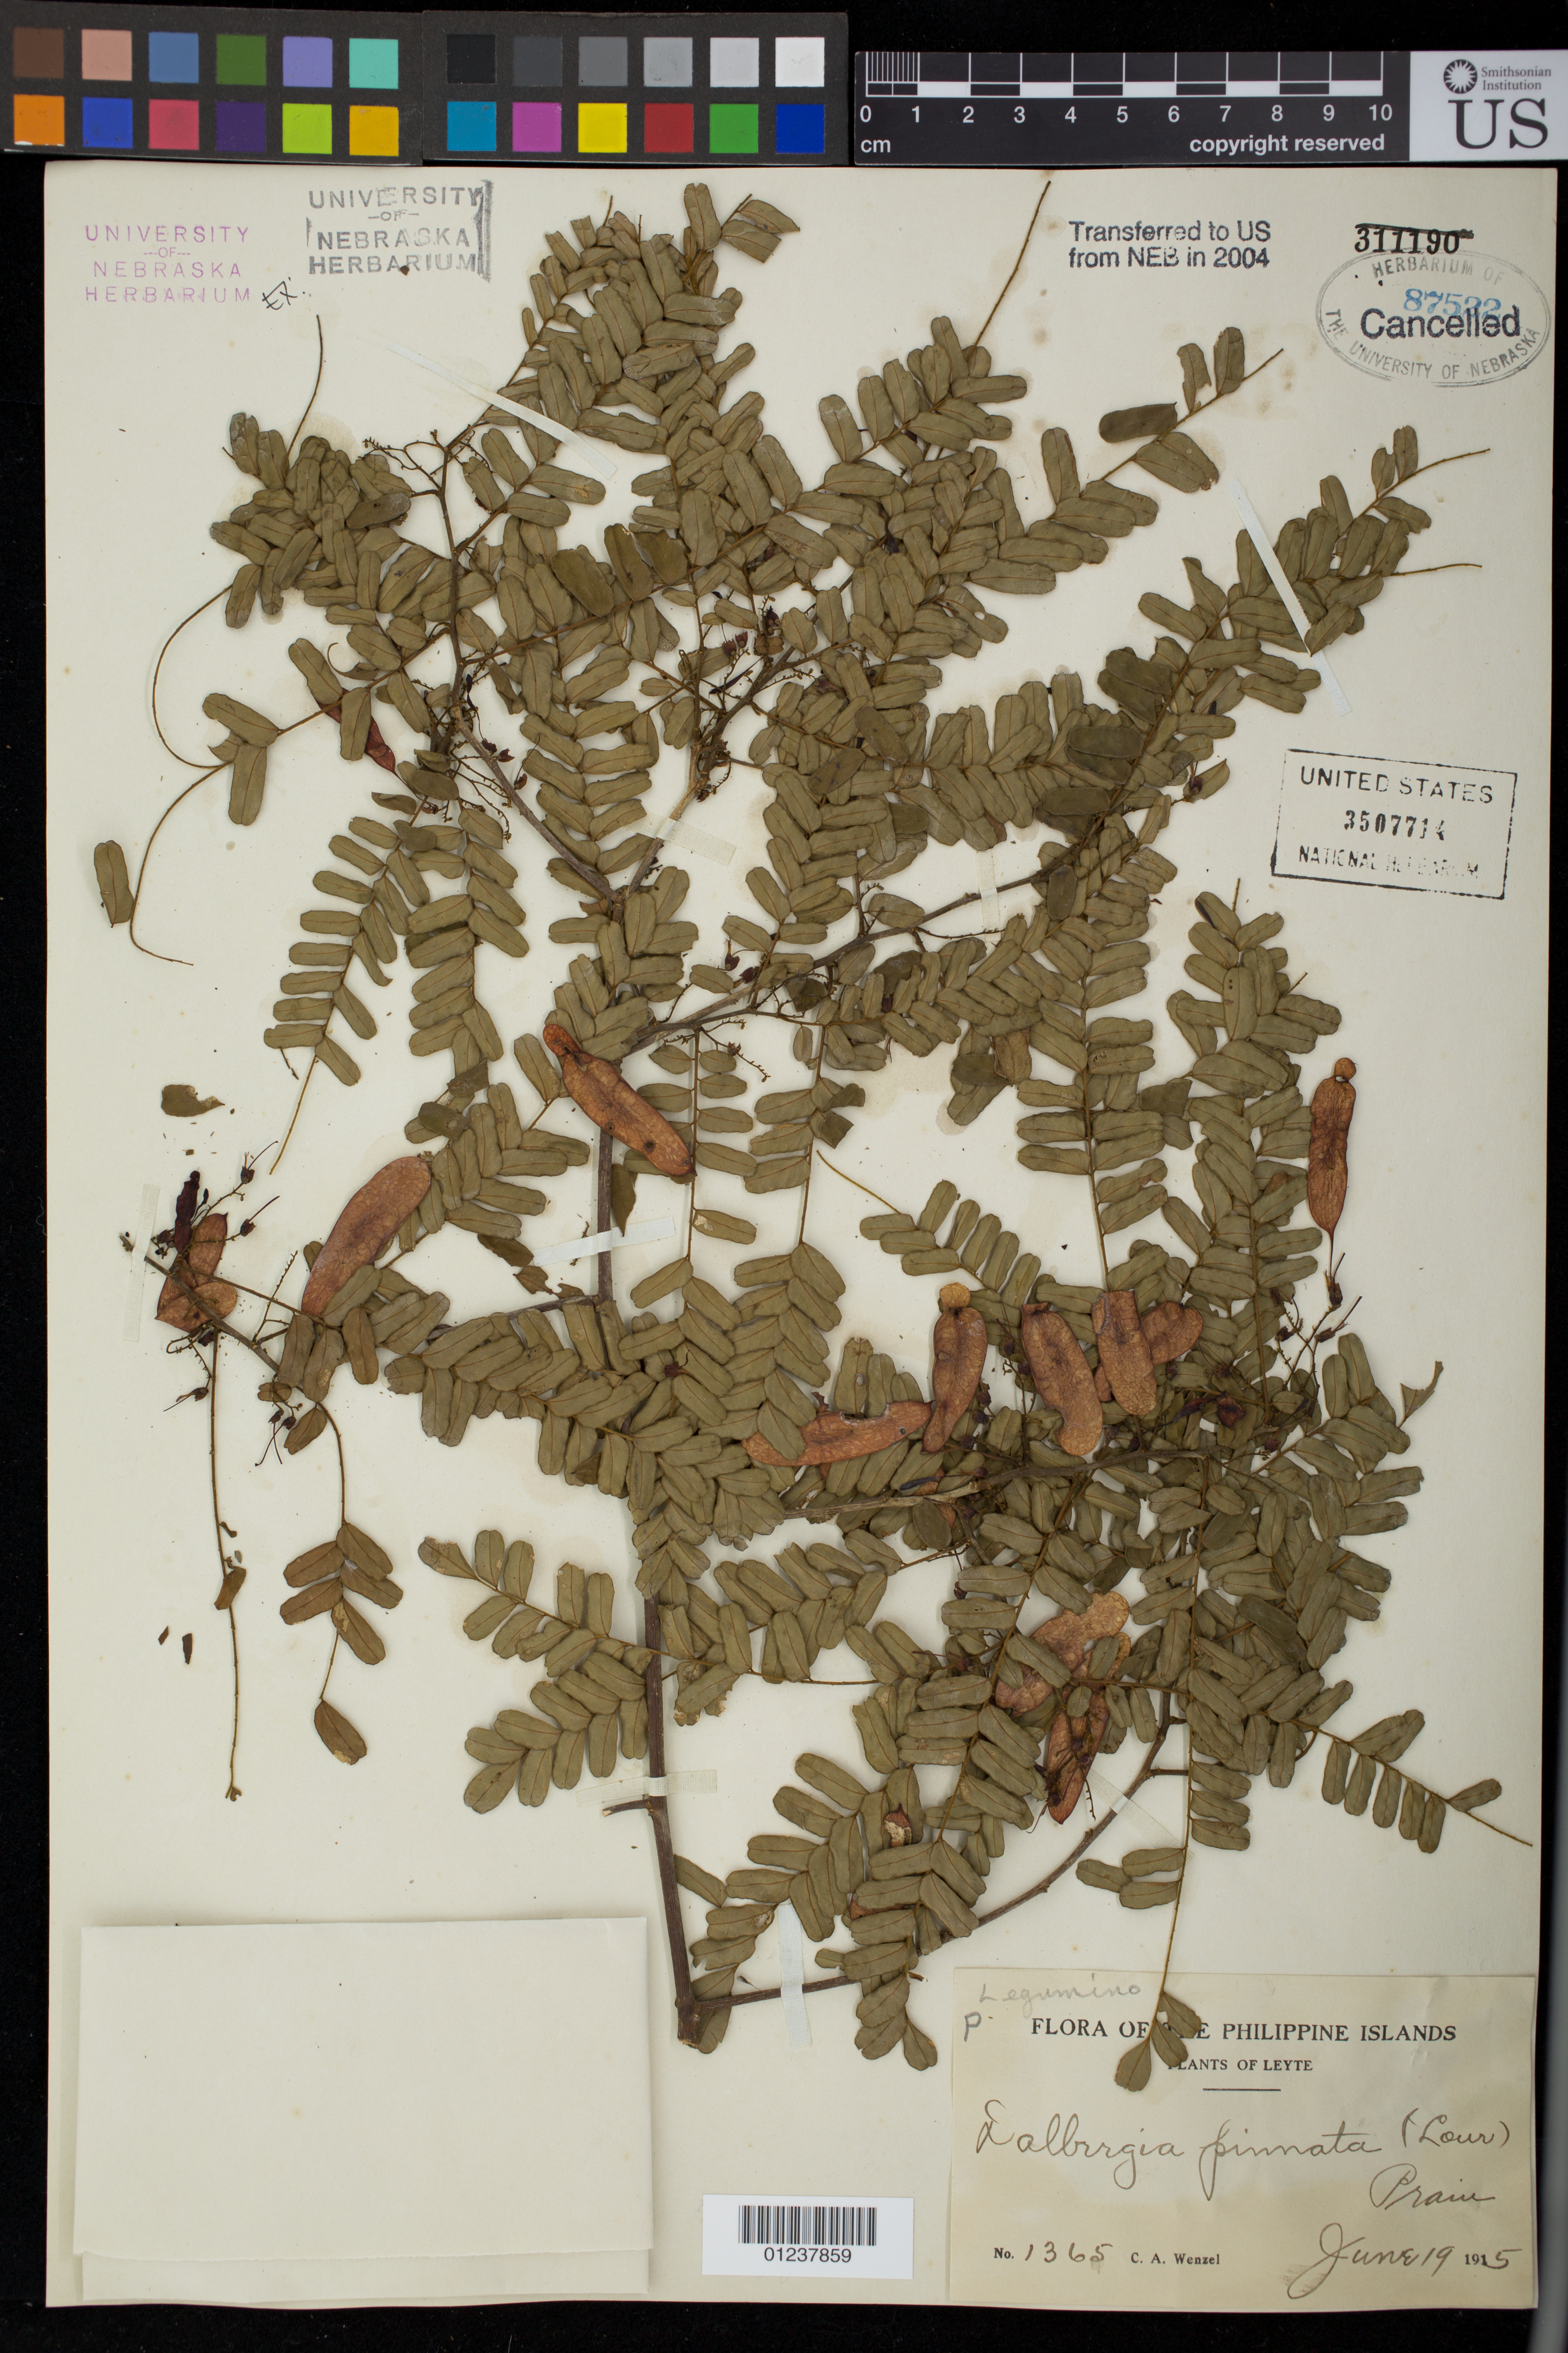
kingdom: Plantae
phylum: Tracheophyta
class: Magnoliopsida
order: Fabales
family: Fabaceae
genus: Dalbergia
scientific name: Dalbergia pinnata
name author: (Lour.) Prain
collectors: C. Wenzel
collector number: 1365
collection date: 1915-06-19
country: Philippines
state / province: Eastern Visayas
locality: Island of Leyte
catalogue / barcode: US 3507714